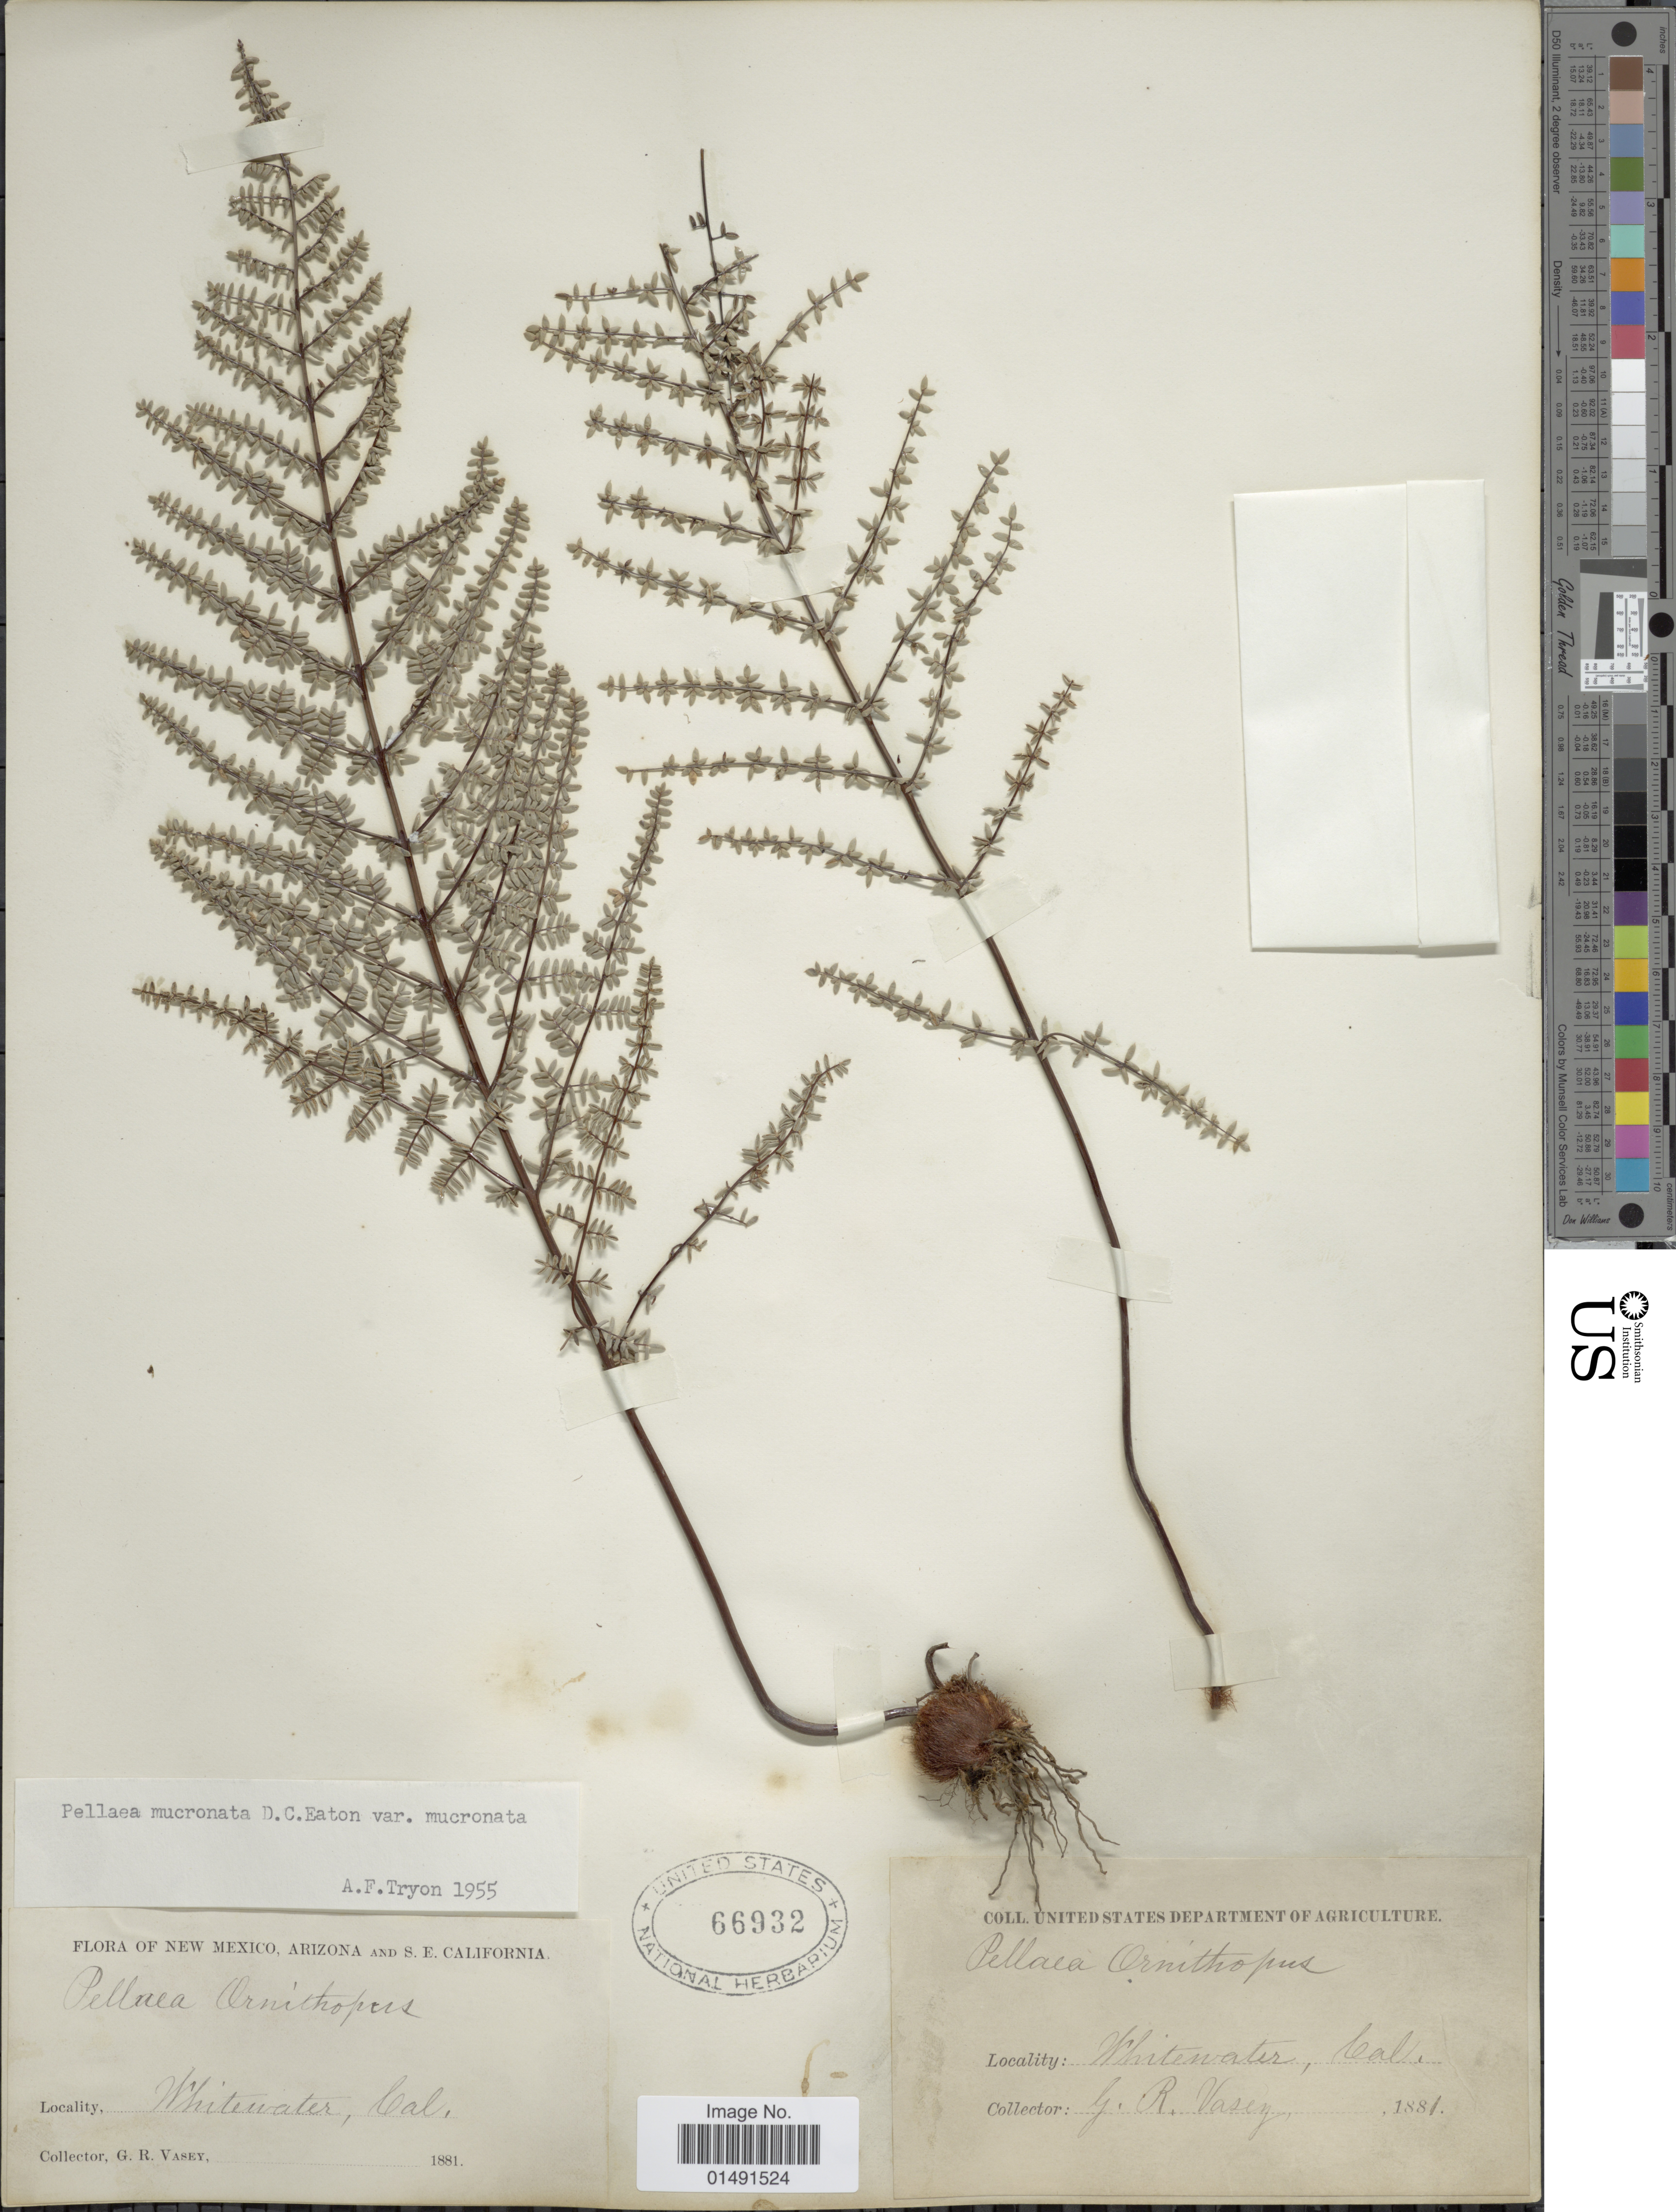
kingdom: Plantae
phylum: Tracheophyta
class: Polypodiopsida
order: Polypodiales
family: Pteridaceae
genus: Pellaea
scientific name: Pellaea mucronata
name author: (D.C. Eaton) D.C. Eaton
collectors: G. R. Vasey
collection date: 1881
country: United States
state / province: California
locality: Whitewater, New Mexico, Arizona and S.E. California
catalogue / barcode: US 66932